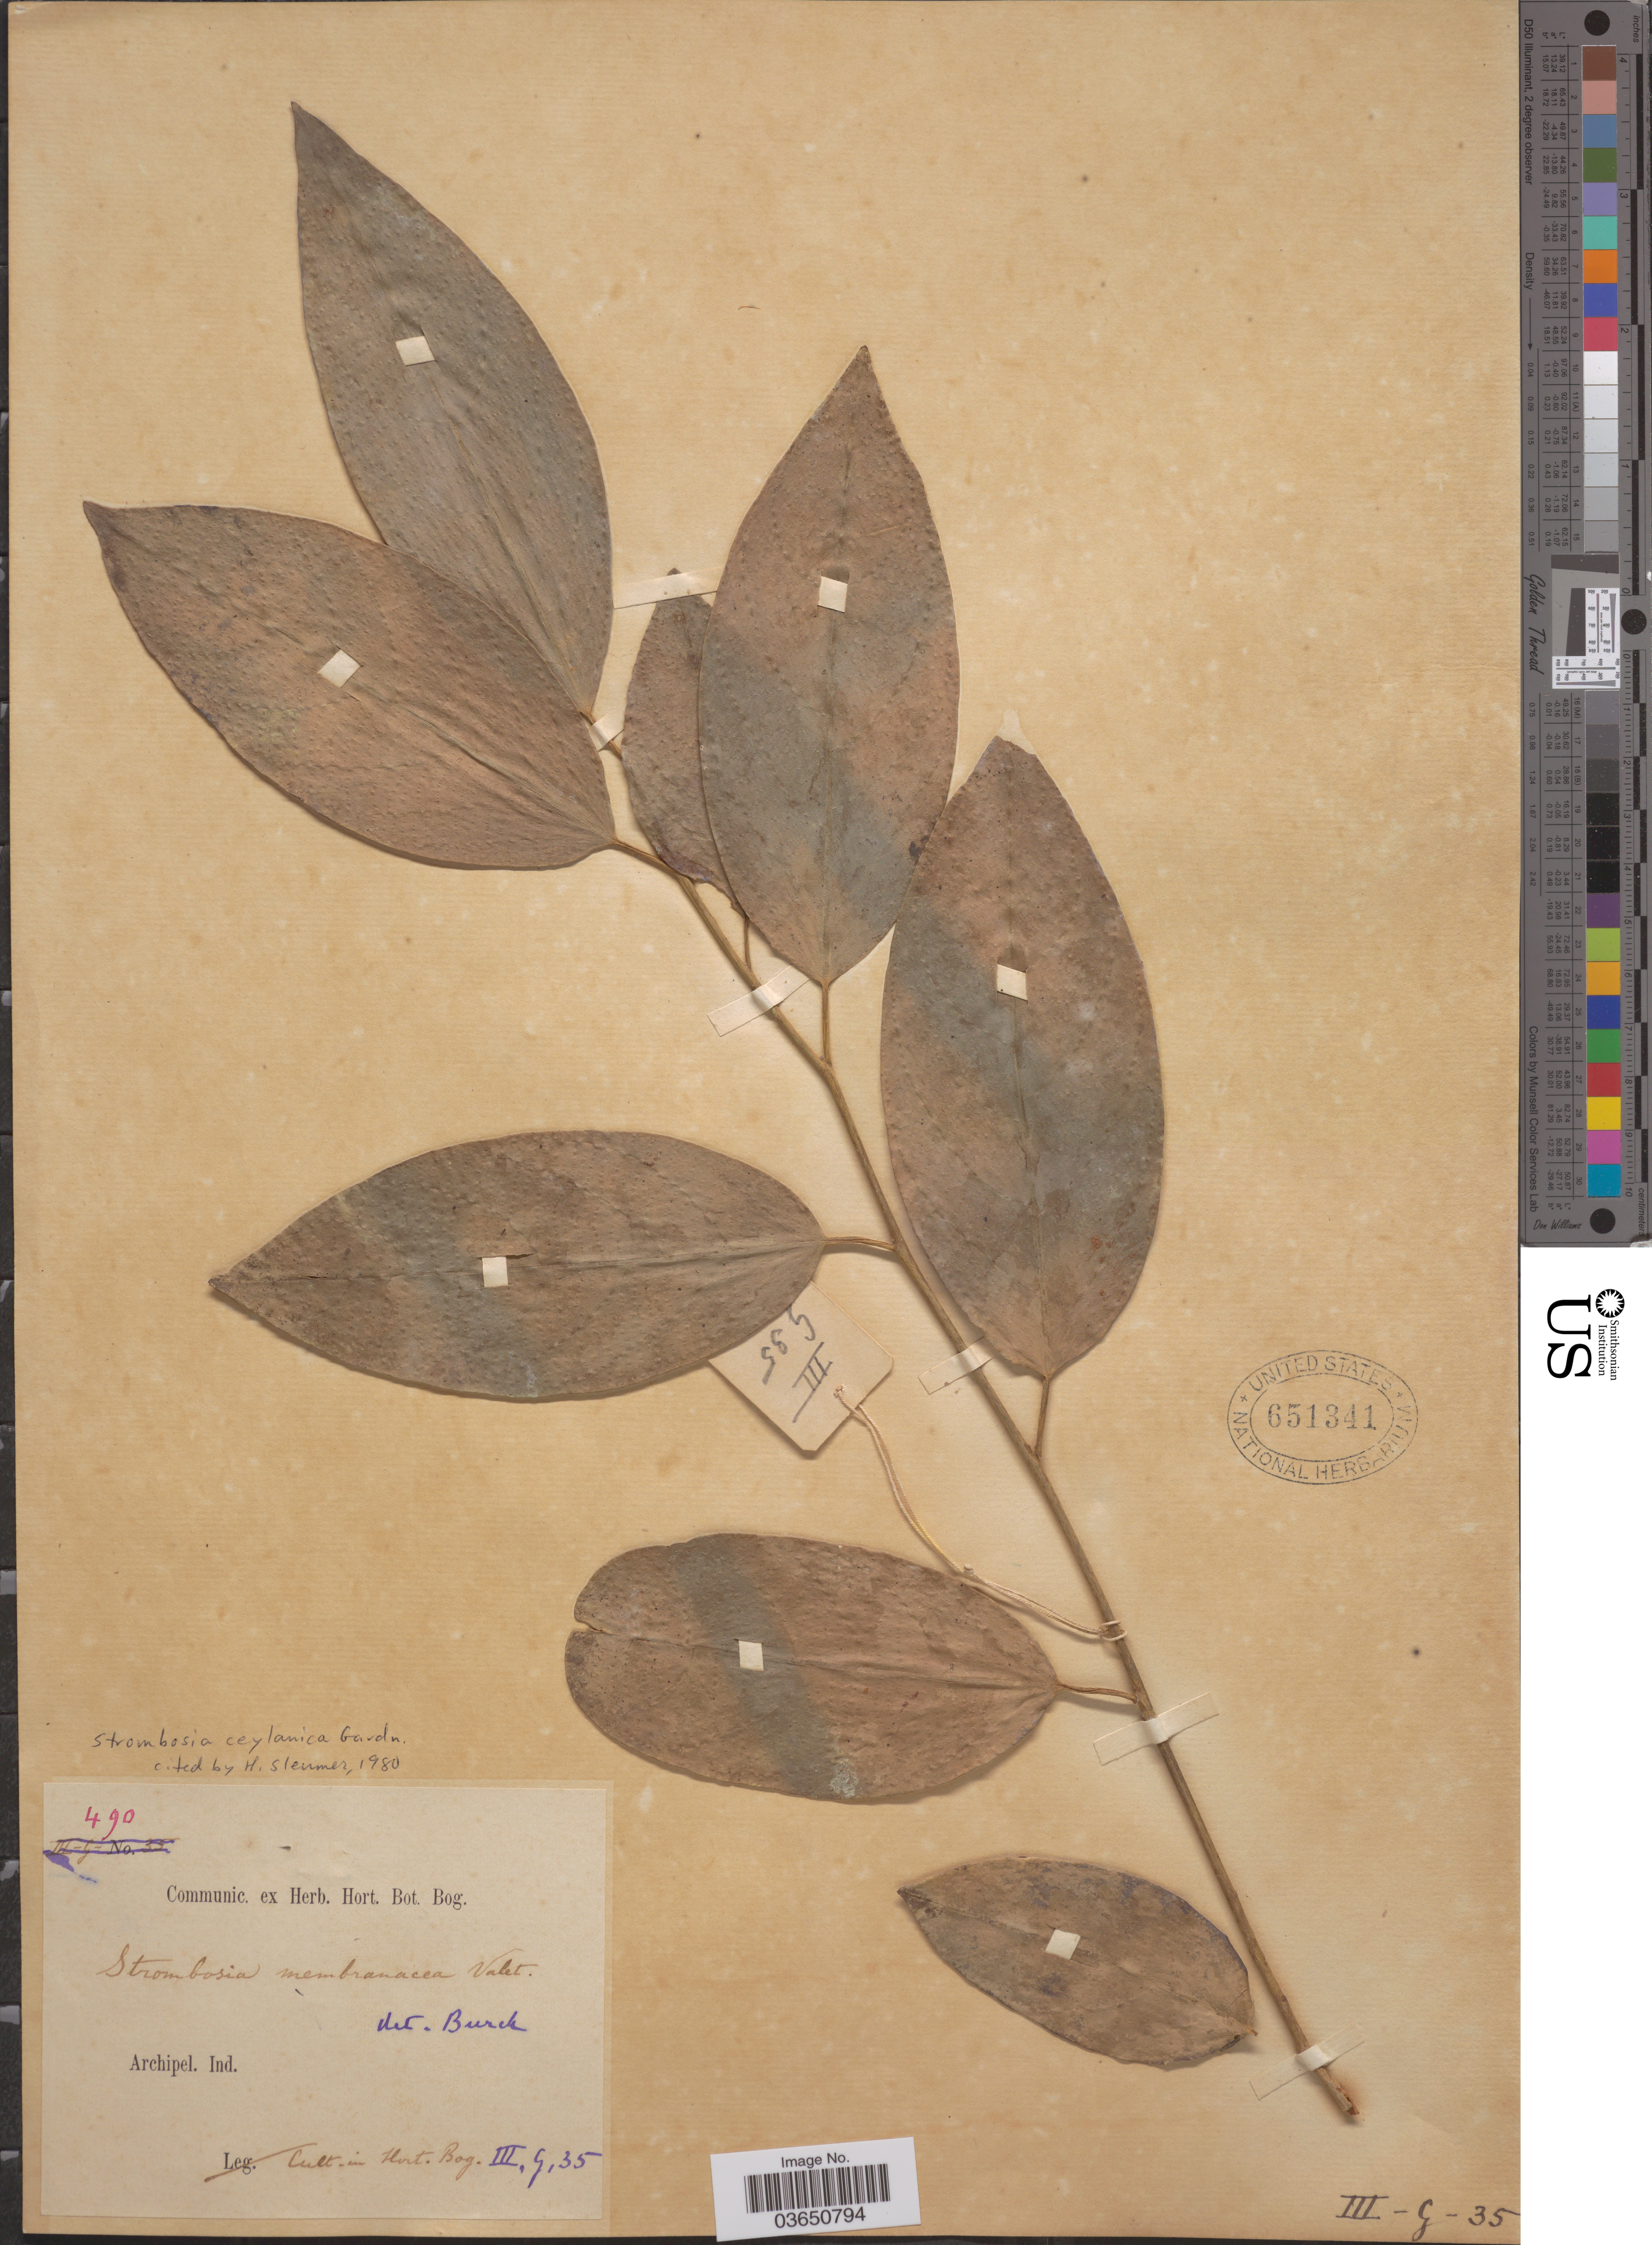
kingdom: Plantae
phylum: Tracheophyta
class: Magnoliopsida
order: Santalales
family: Strombosiaceae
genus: Strombosia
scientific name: Strombosia ceylanica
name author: Gardner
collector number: IIIG35/490?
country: Indonesia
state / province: Java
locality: Archipel. Ind. Hort. Bog.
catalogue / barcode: US 651341